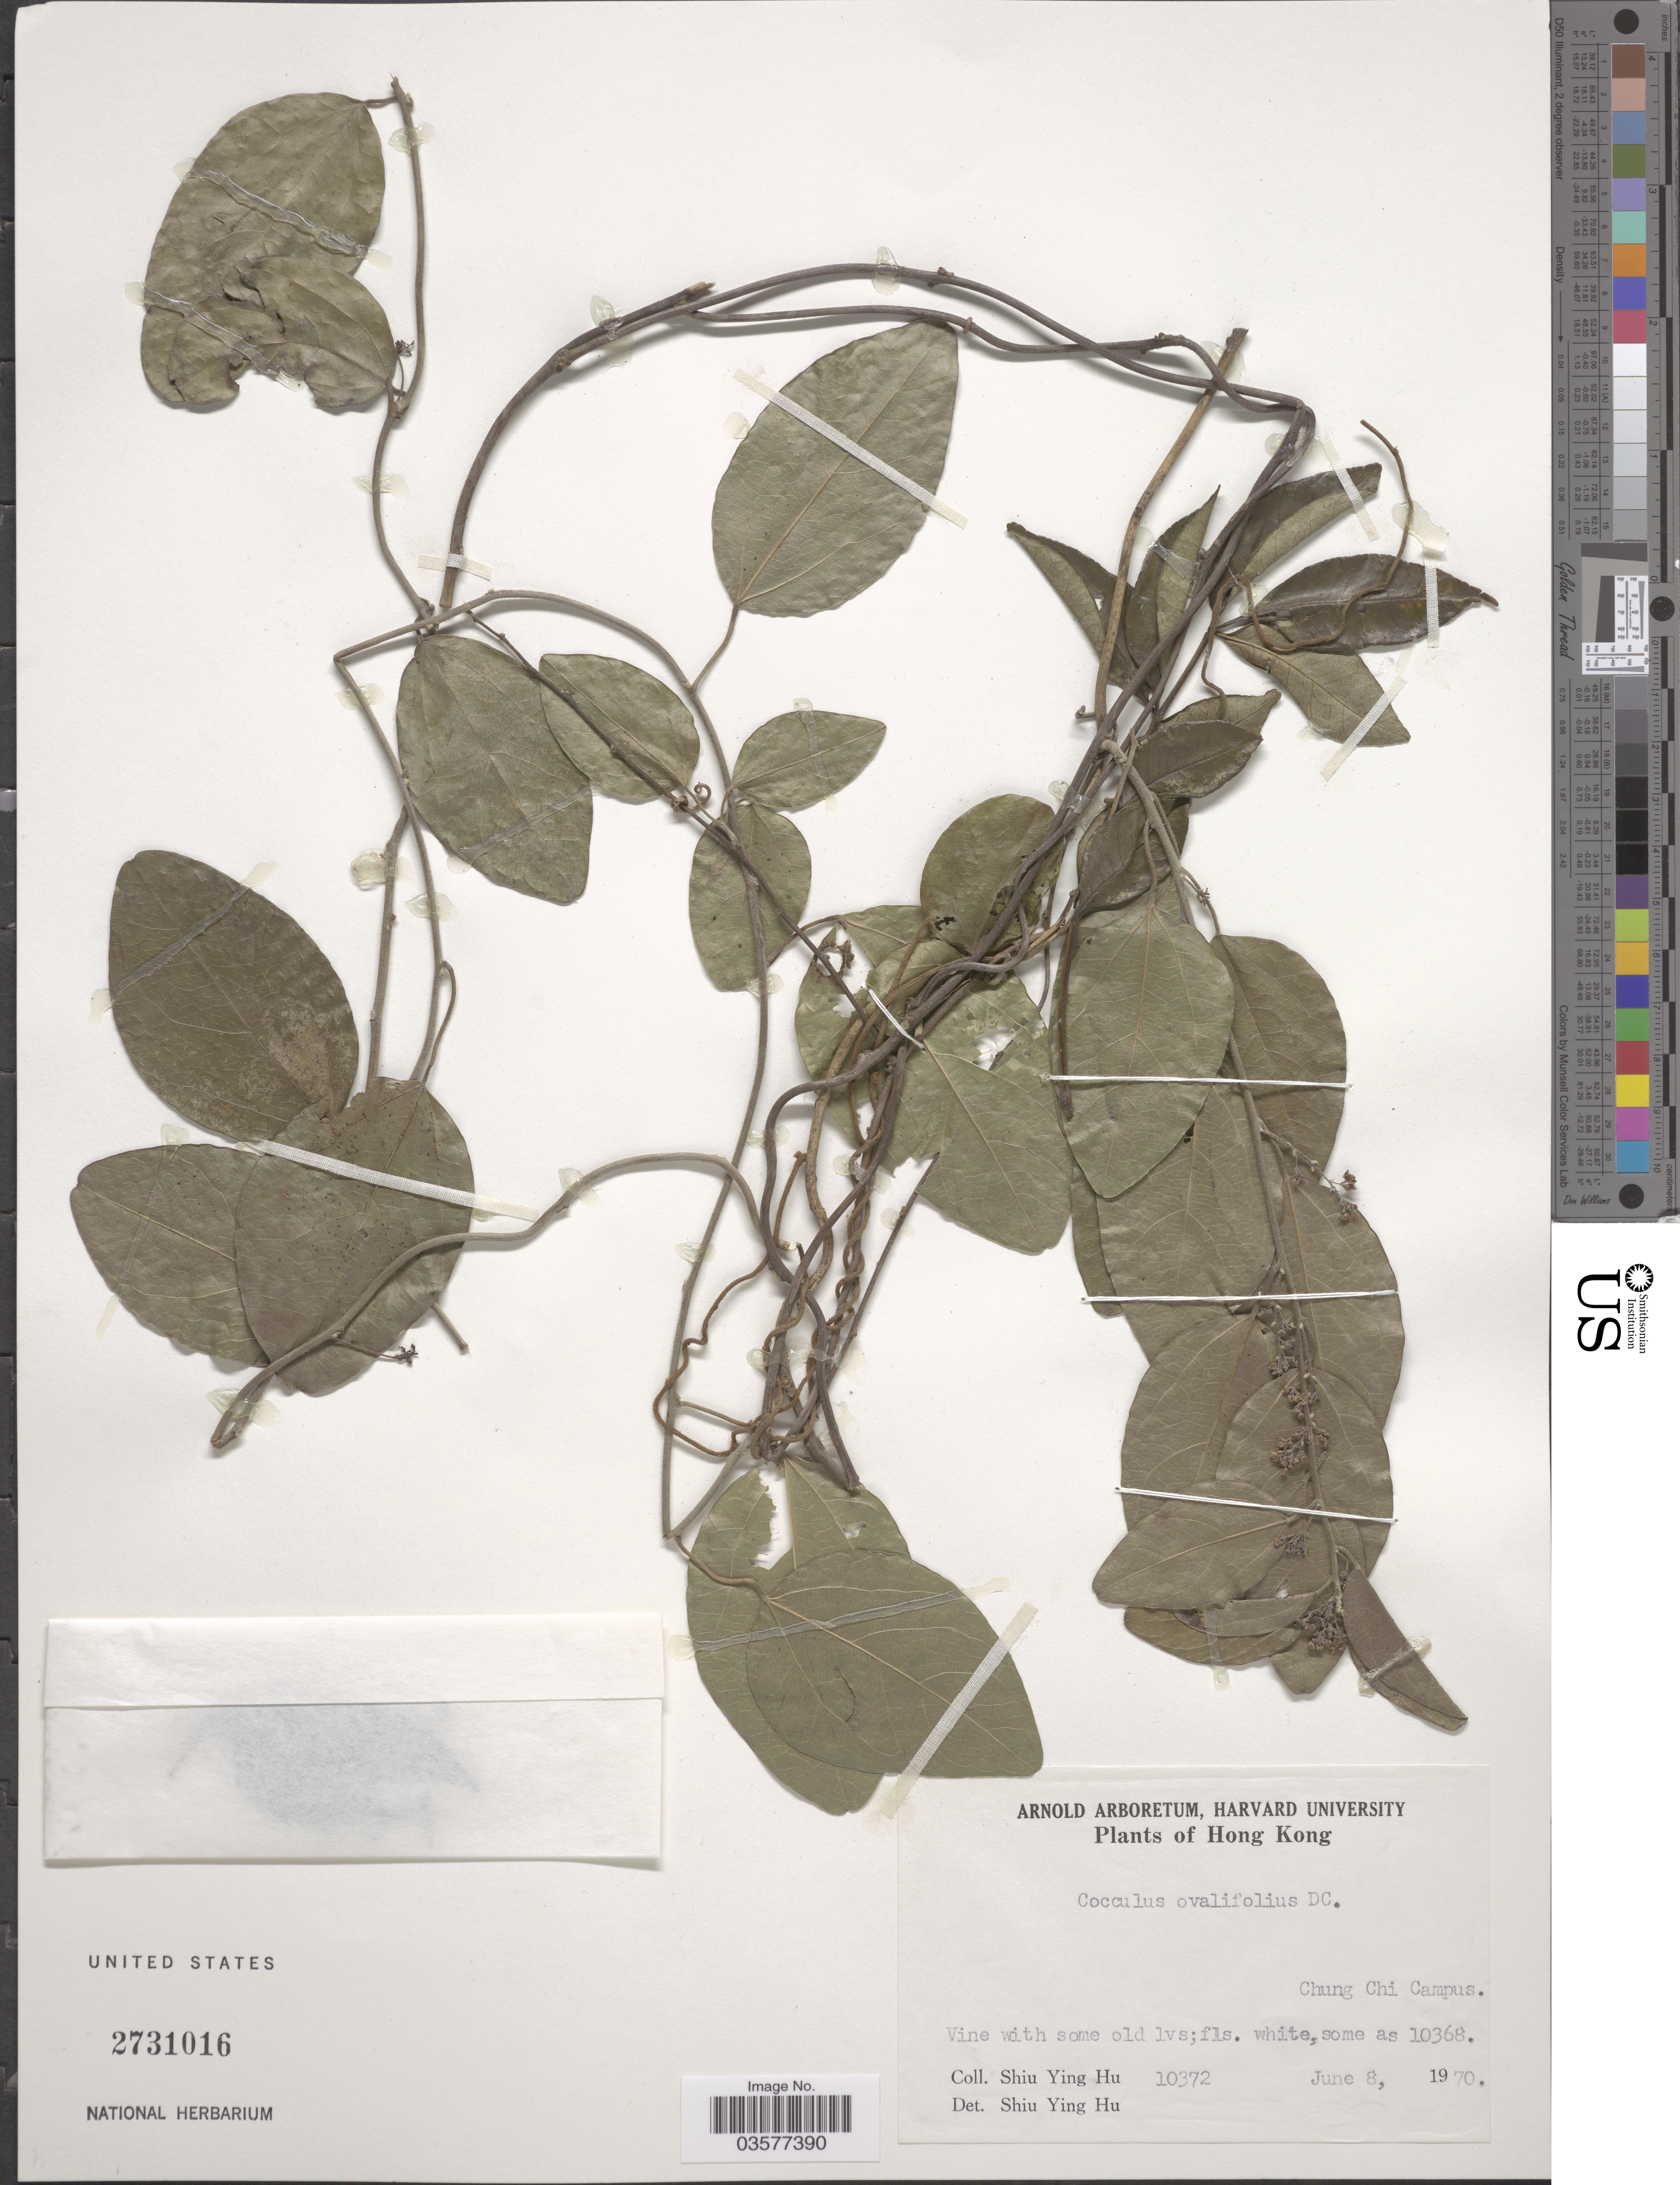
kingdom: Plantae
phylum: Tracheophyta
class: Magnoliopsida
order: Ranunculales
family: Menispermaceae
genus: Cocculus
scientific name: Cocculus orbiculatus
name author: (L.) DC.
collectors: S. Y. Hu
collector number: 10372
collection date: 1970-06-08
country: China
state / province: Hong Kong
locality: Chung Chi Campus.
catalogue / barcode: US 2731016